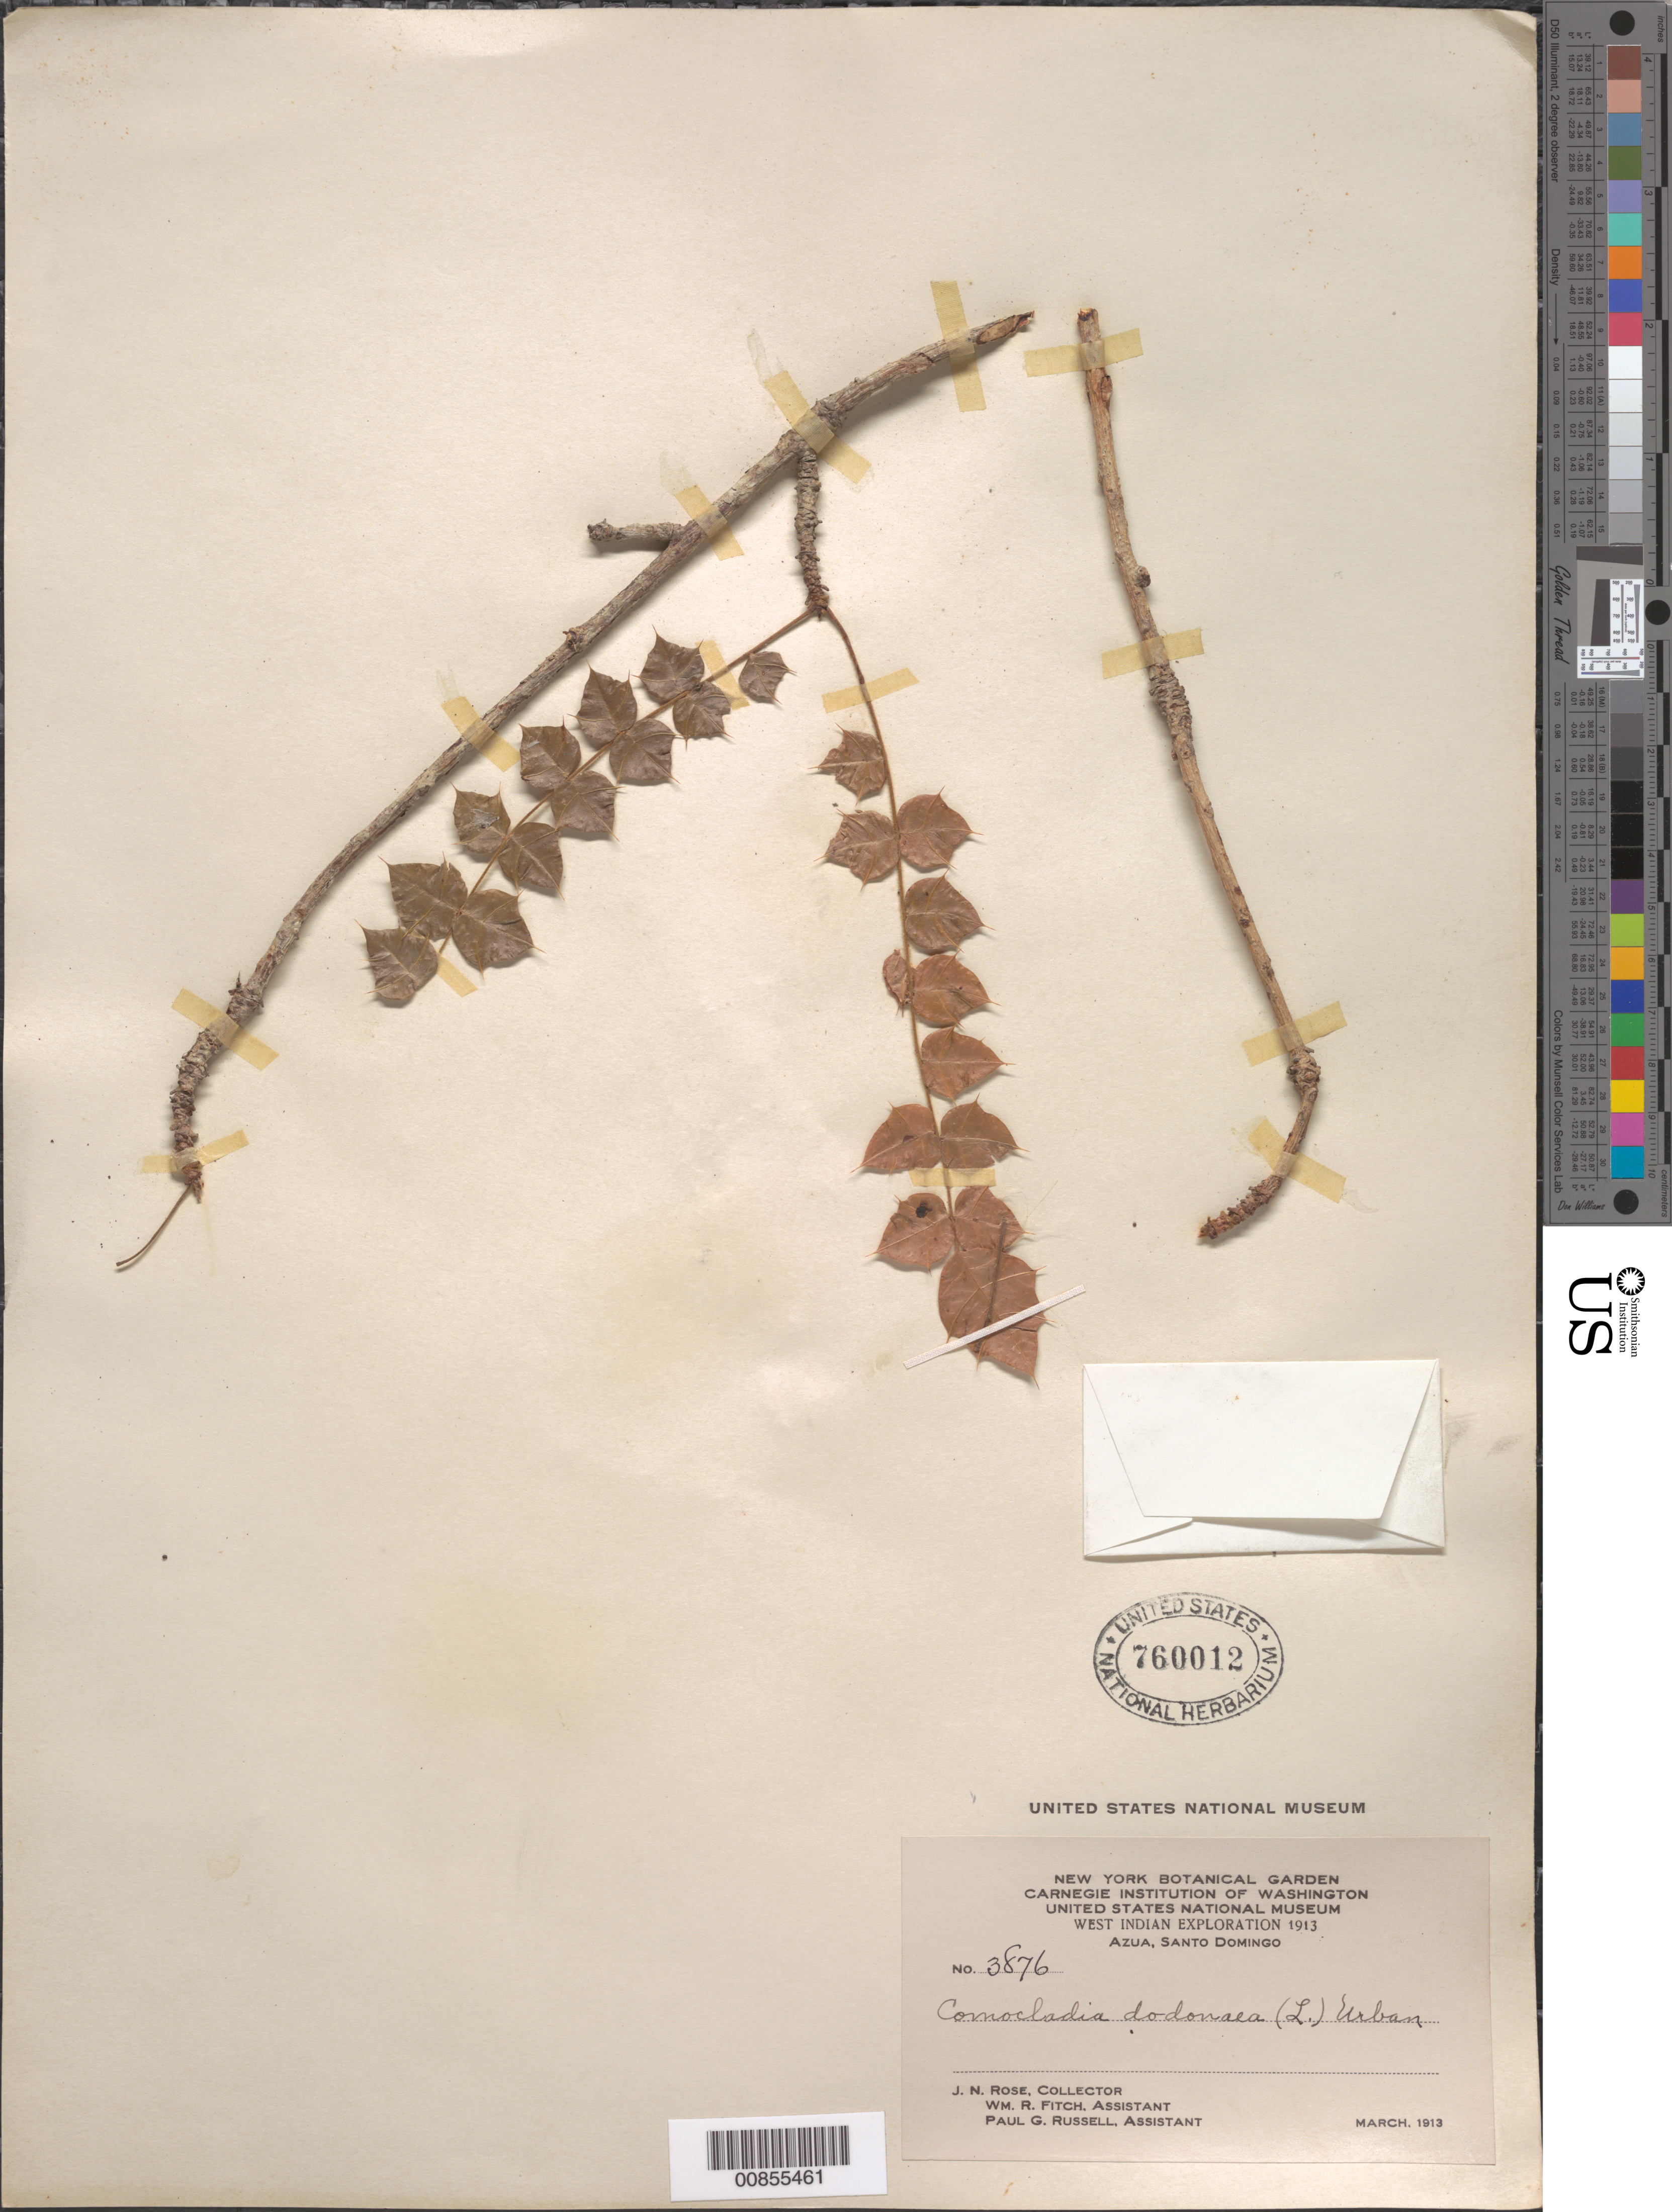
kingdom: Plantae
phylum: Tracheophyta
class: Magnoliopsida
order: Sapindales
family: Anacardiaceae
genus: Comocladia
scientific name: Comocladia dentata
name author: Jacq.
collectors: J. N. Rose, W. R. Fitch & P. G. Russell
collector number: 3876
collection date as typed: Mar 1913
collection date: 1913-03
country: Dominican Republic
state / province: Azua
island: Hispaniola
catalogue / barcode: US 760012